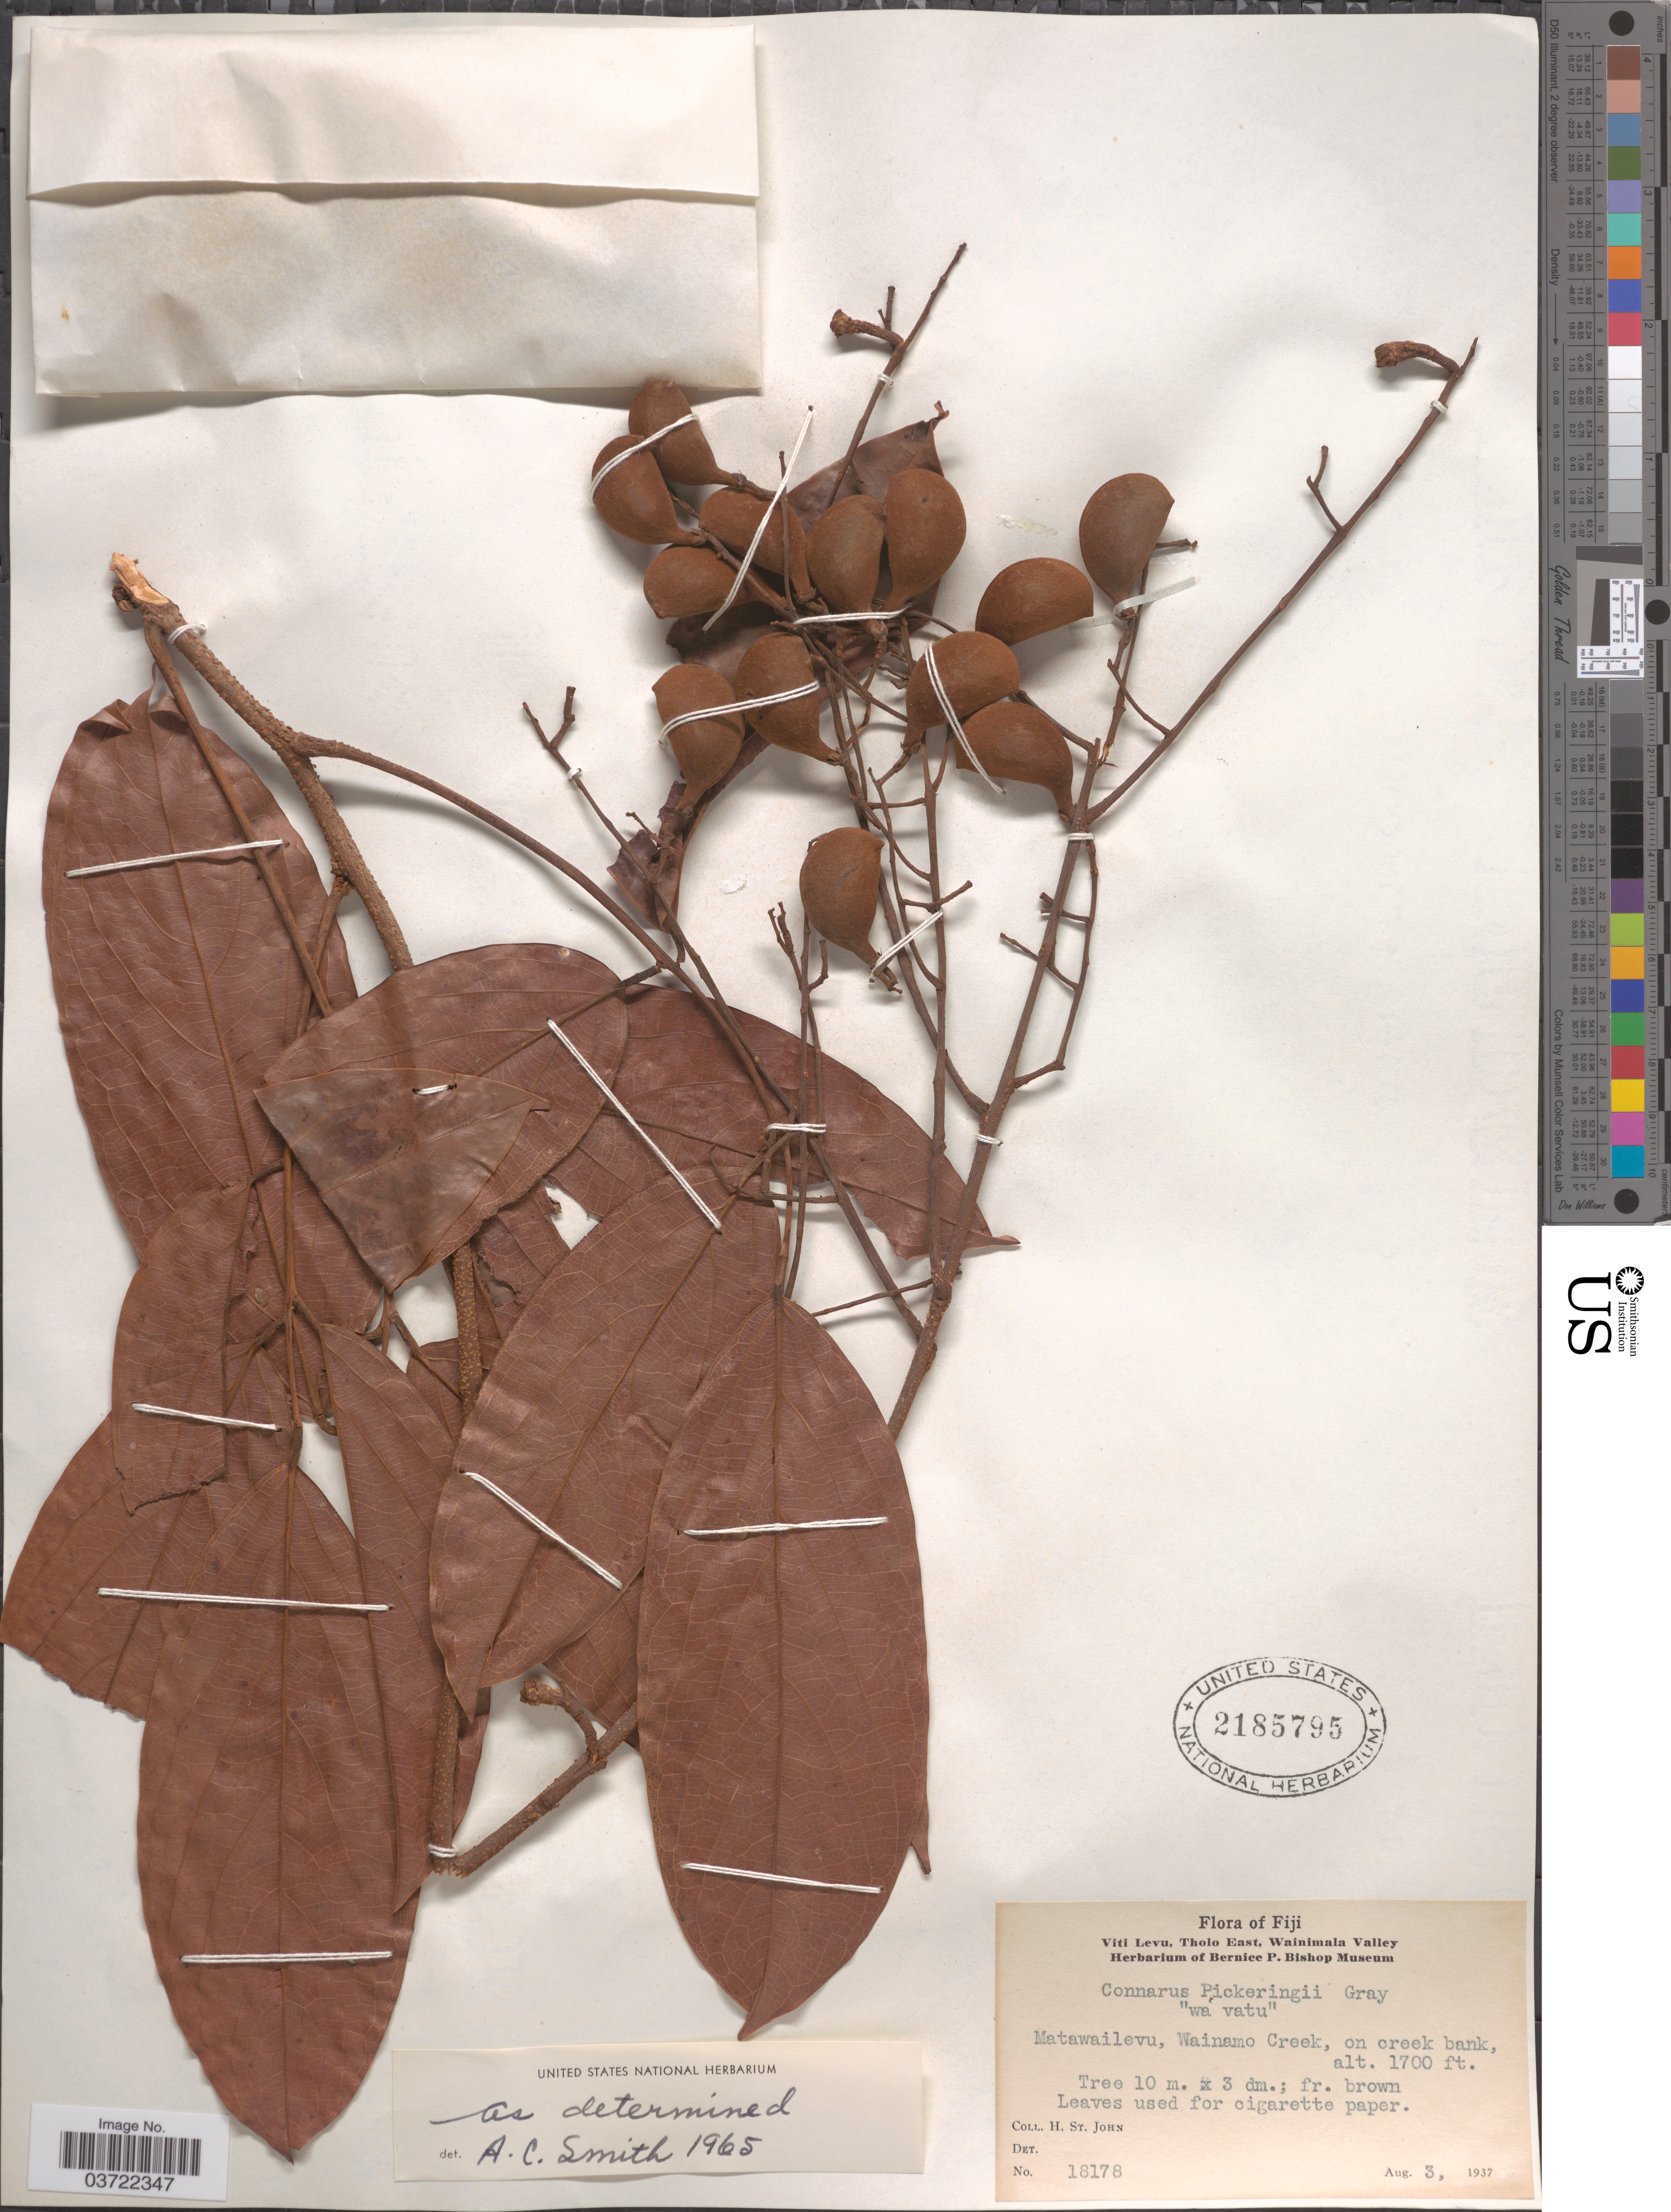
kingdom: Plantae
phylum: Tracheophyta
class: Magnoliopsida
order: Oxalidales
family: Connaraceae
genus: Connarus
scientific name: Connarus pickeringii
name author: A. Gray in Wilkes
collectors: H. St. John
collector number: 18178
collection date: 1937-08-03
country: Fiji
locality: Viti Levu, Tholo East, Wainimala Valley. Matawailevu, Wainamo Creek, on creek bank.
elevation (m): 518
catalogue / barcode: US 2185795